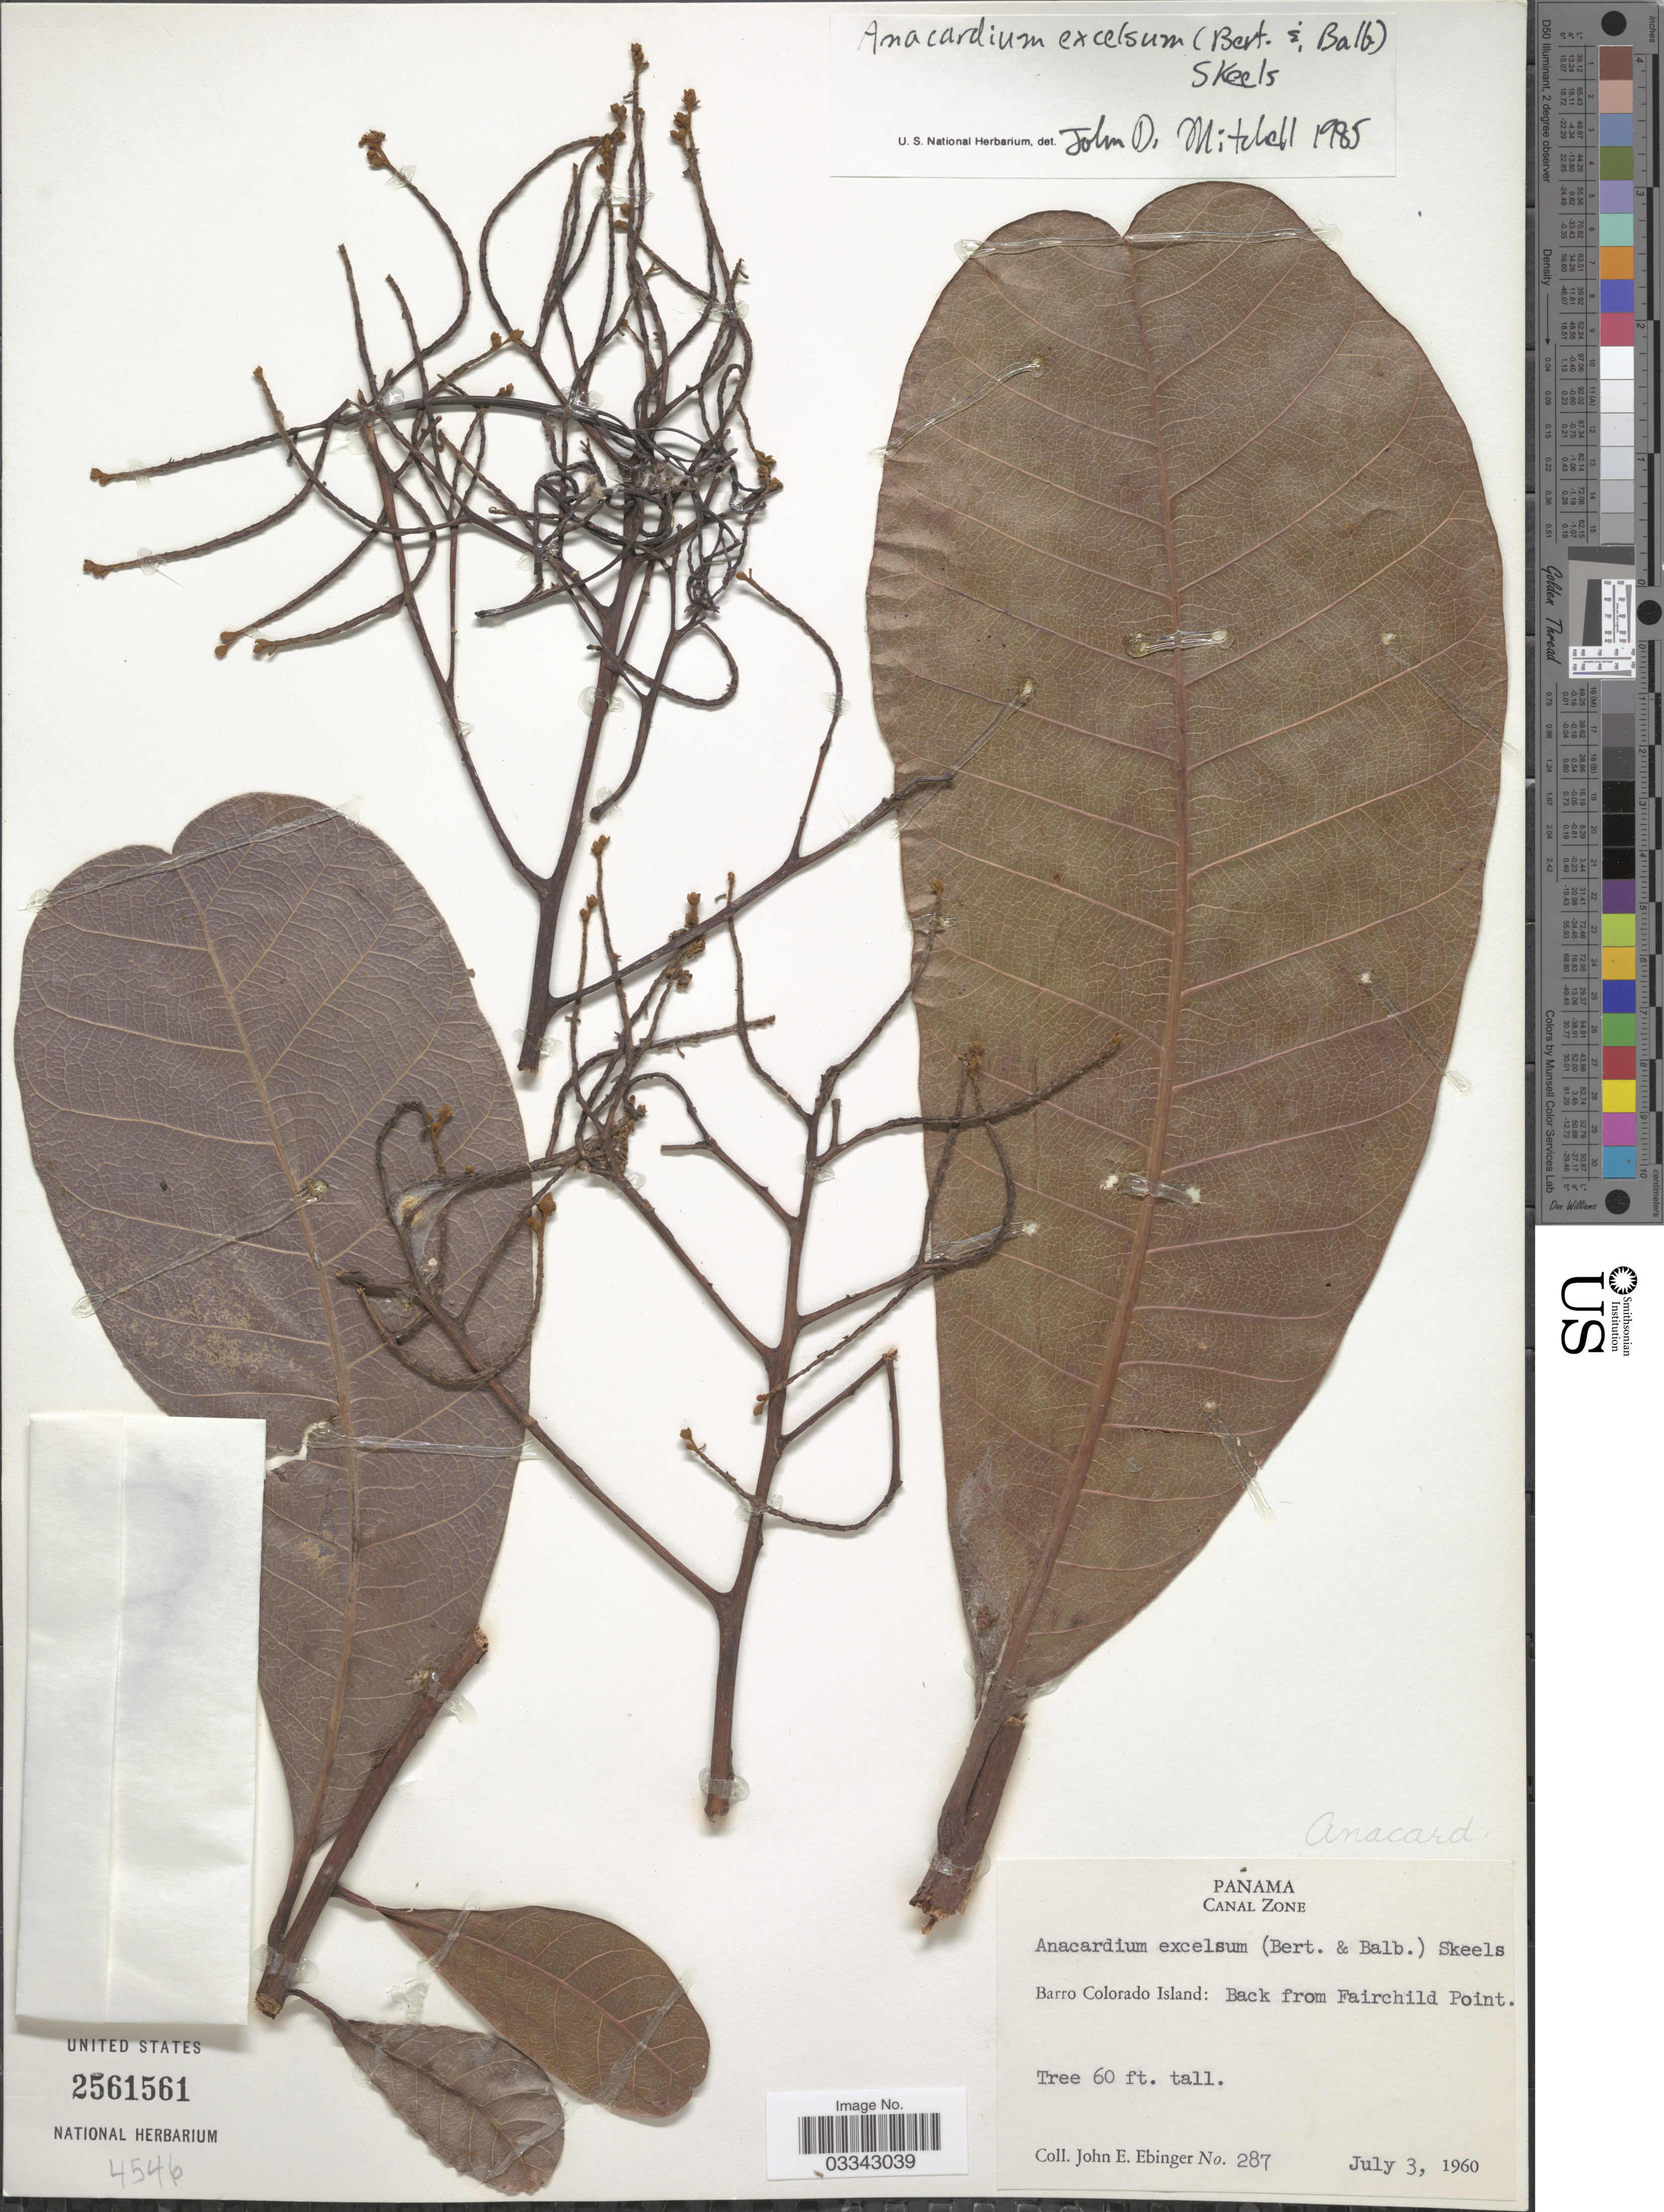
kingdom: Plantae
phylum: Tracheophyta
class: Magnoliopsida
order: Sapindales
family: Anacardiaceae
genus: Anacardium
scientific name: Anacardium excelsum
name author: (Kunth) Skeels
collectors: J. Ebinger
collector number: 287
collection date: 1960-07-30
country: Panama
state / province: Panamá Oeste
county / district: Canal Zone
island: Barro Colorado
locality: Canal Zone. Barro Colorado Island: Back from Fairchild Point.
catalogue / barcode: US 2561561